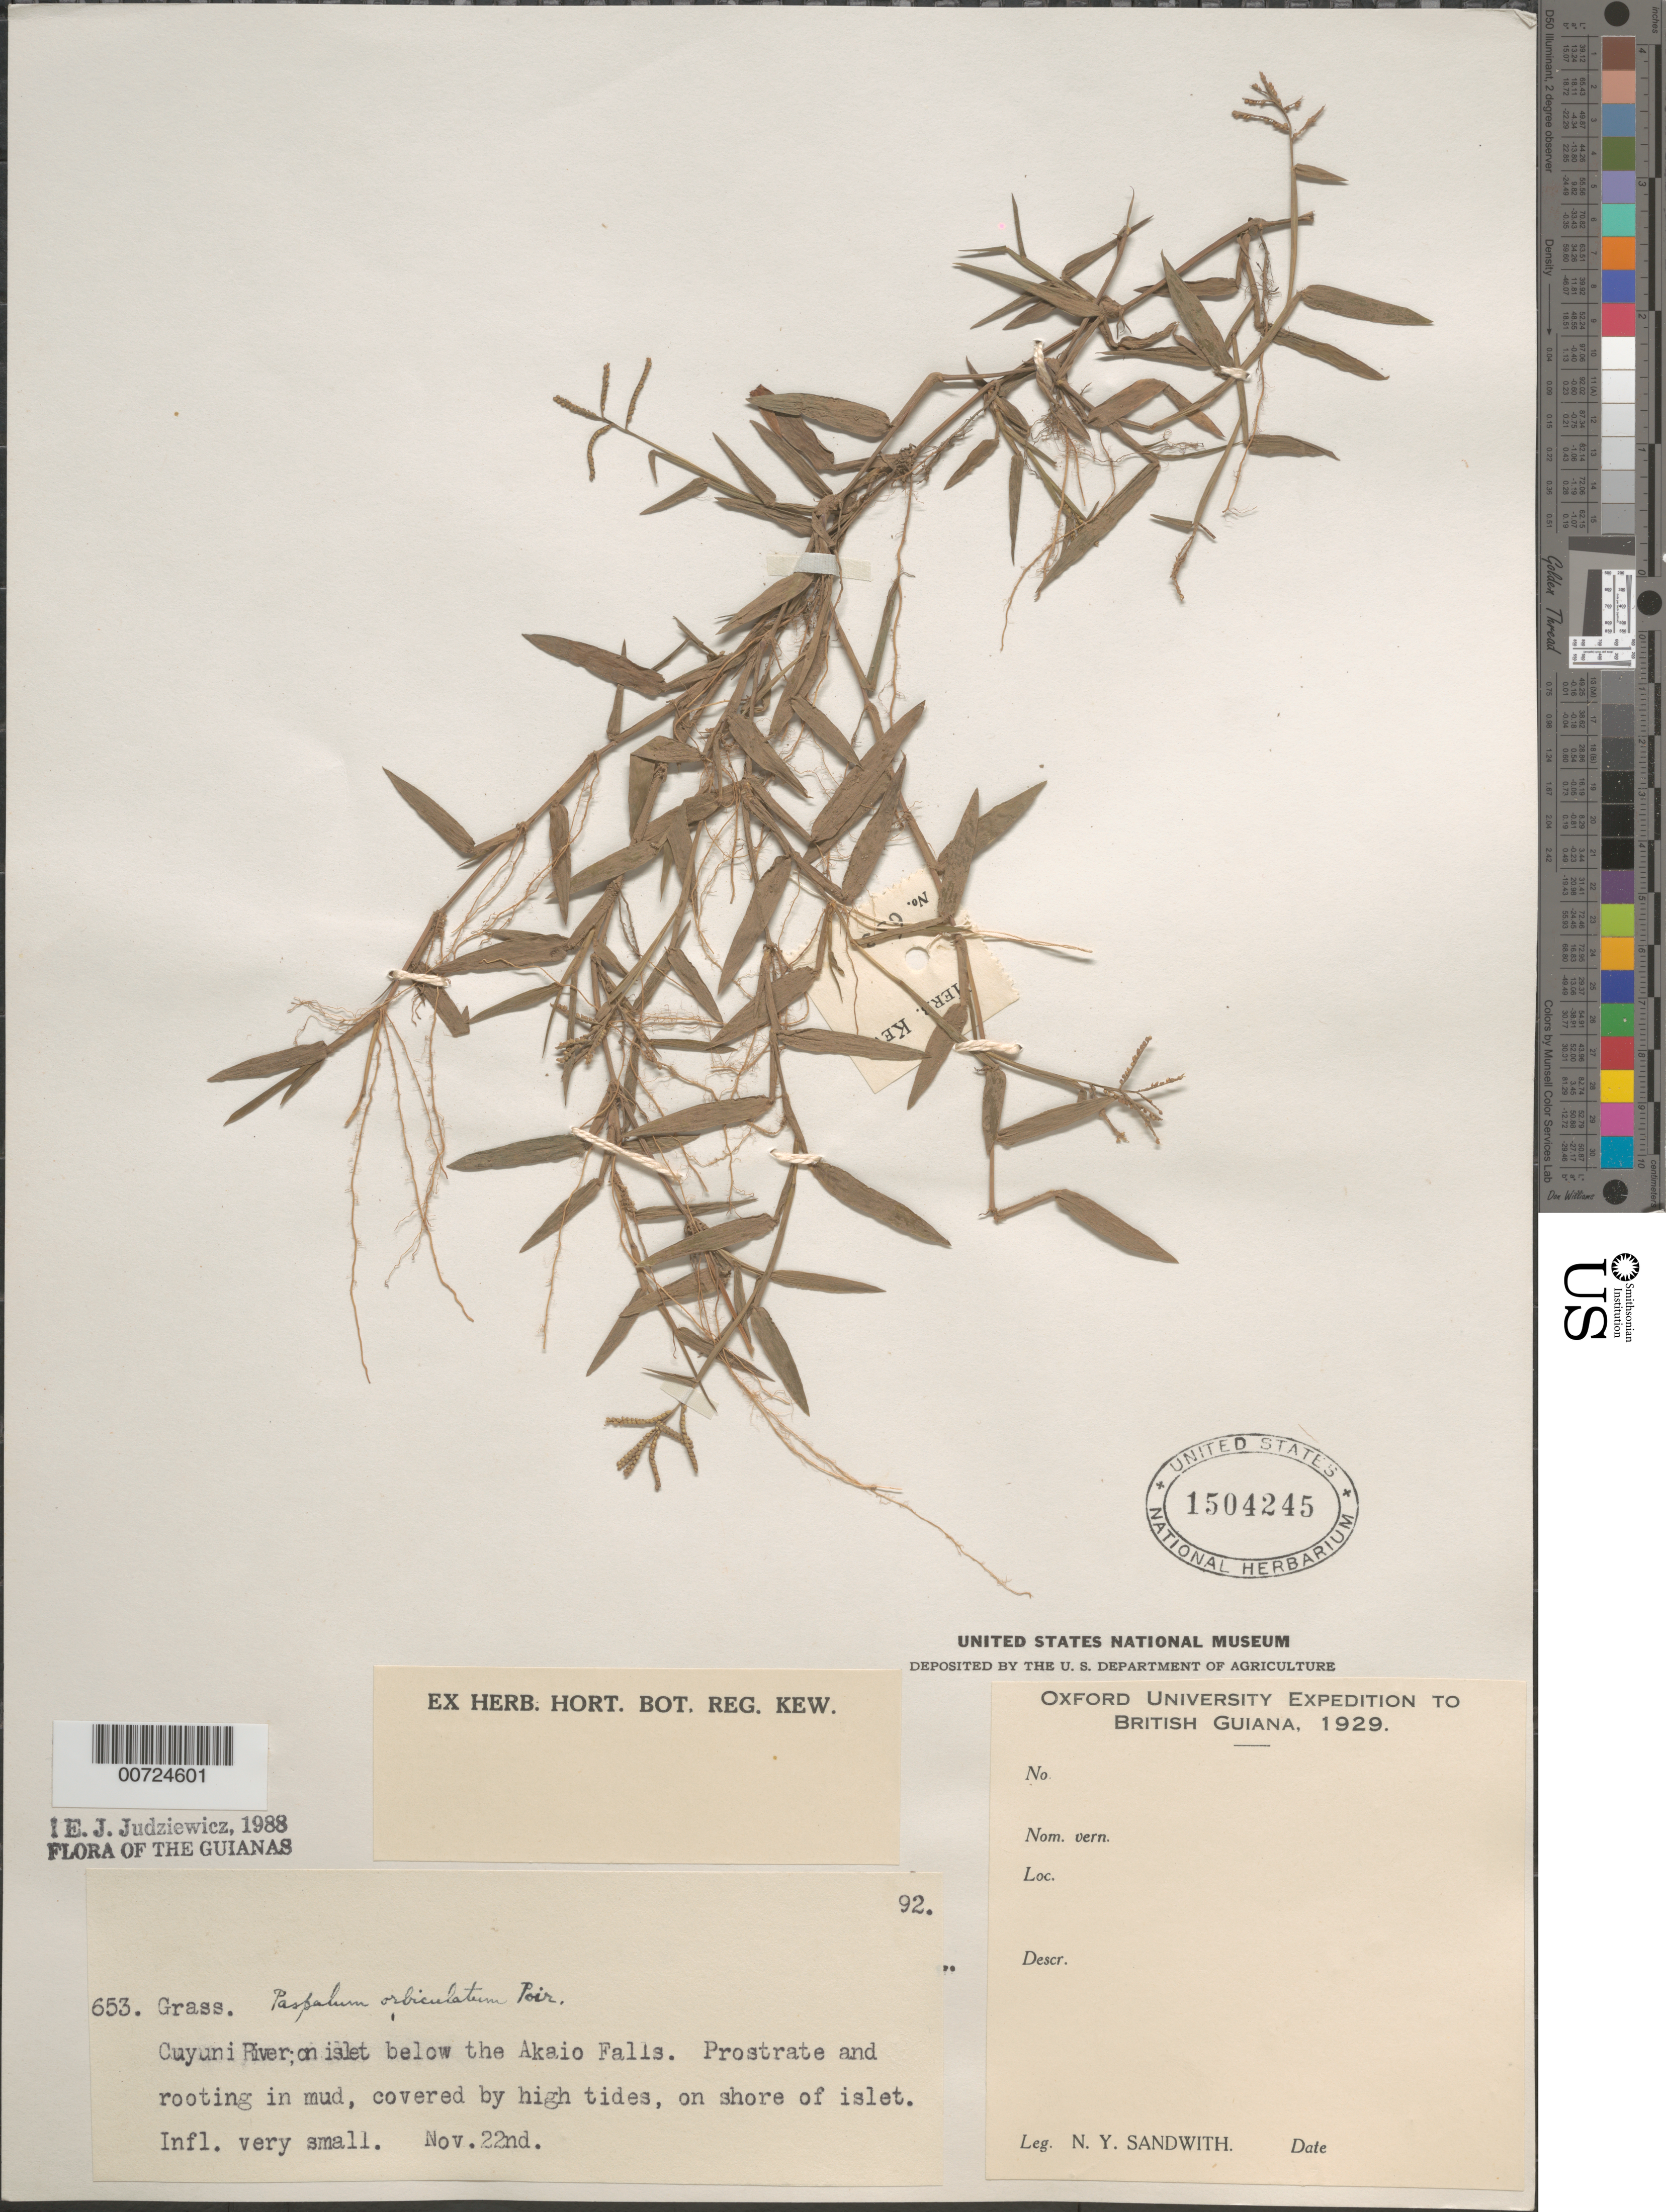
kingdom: Plantae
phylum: Tracheophyta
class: Liliopsida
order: Poales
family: Poaceae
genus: Paspalum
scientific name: Paspalum orbiculatum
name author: Poir.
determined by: Judziewicz, E. J.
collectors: N. Y. Sandwith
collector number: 653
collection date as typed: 22-Nov-29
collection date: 1929-11-22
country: Guyana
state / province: Cuyuni-Mazaruni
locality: Cuyuni R. on islet below the Akaio Falls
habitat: In mud, covered by high tides, on shore of islet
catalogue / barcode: US 1504245